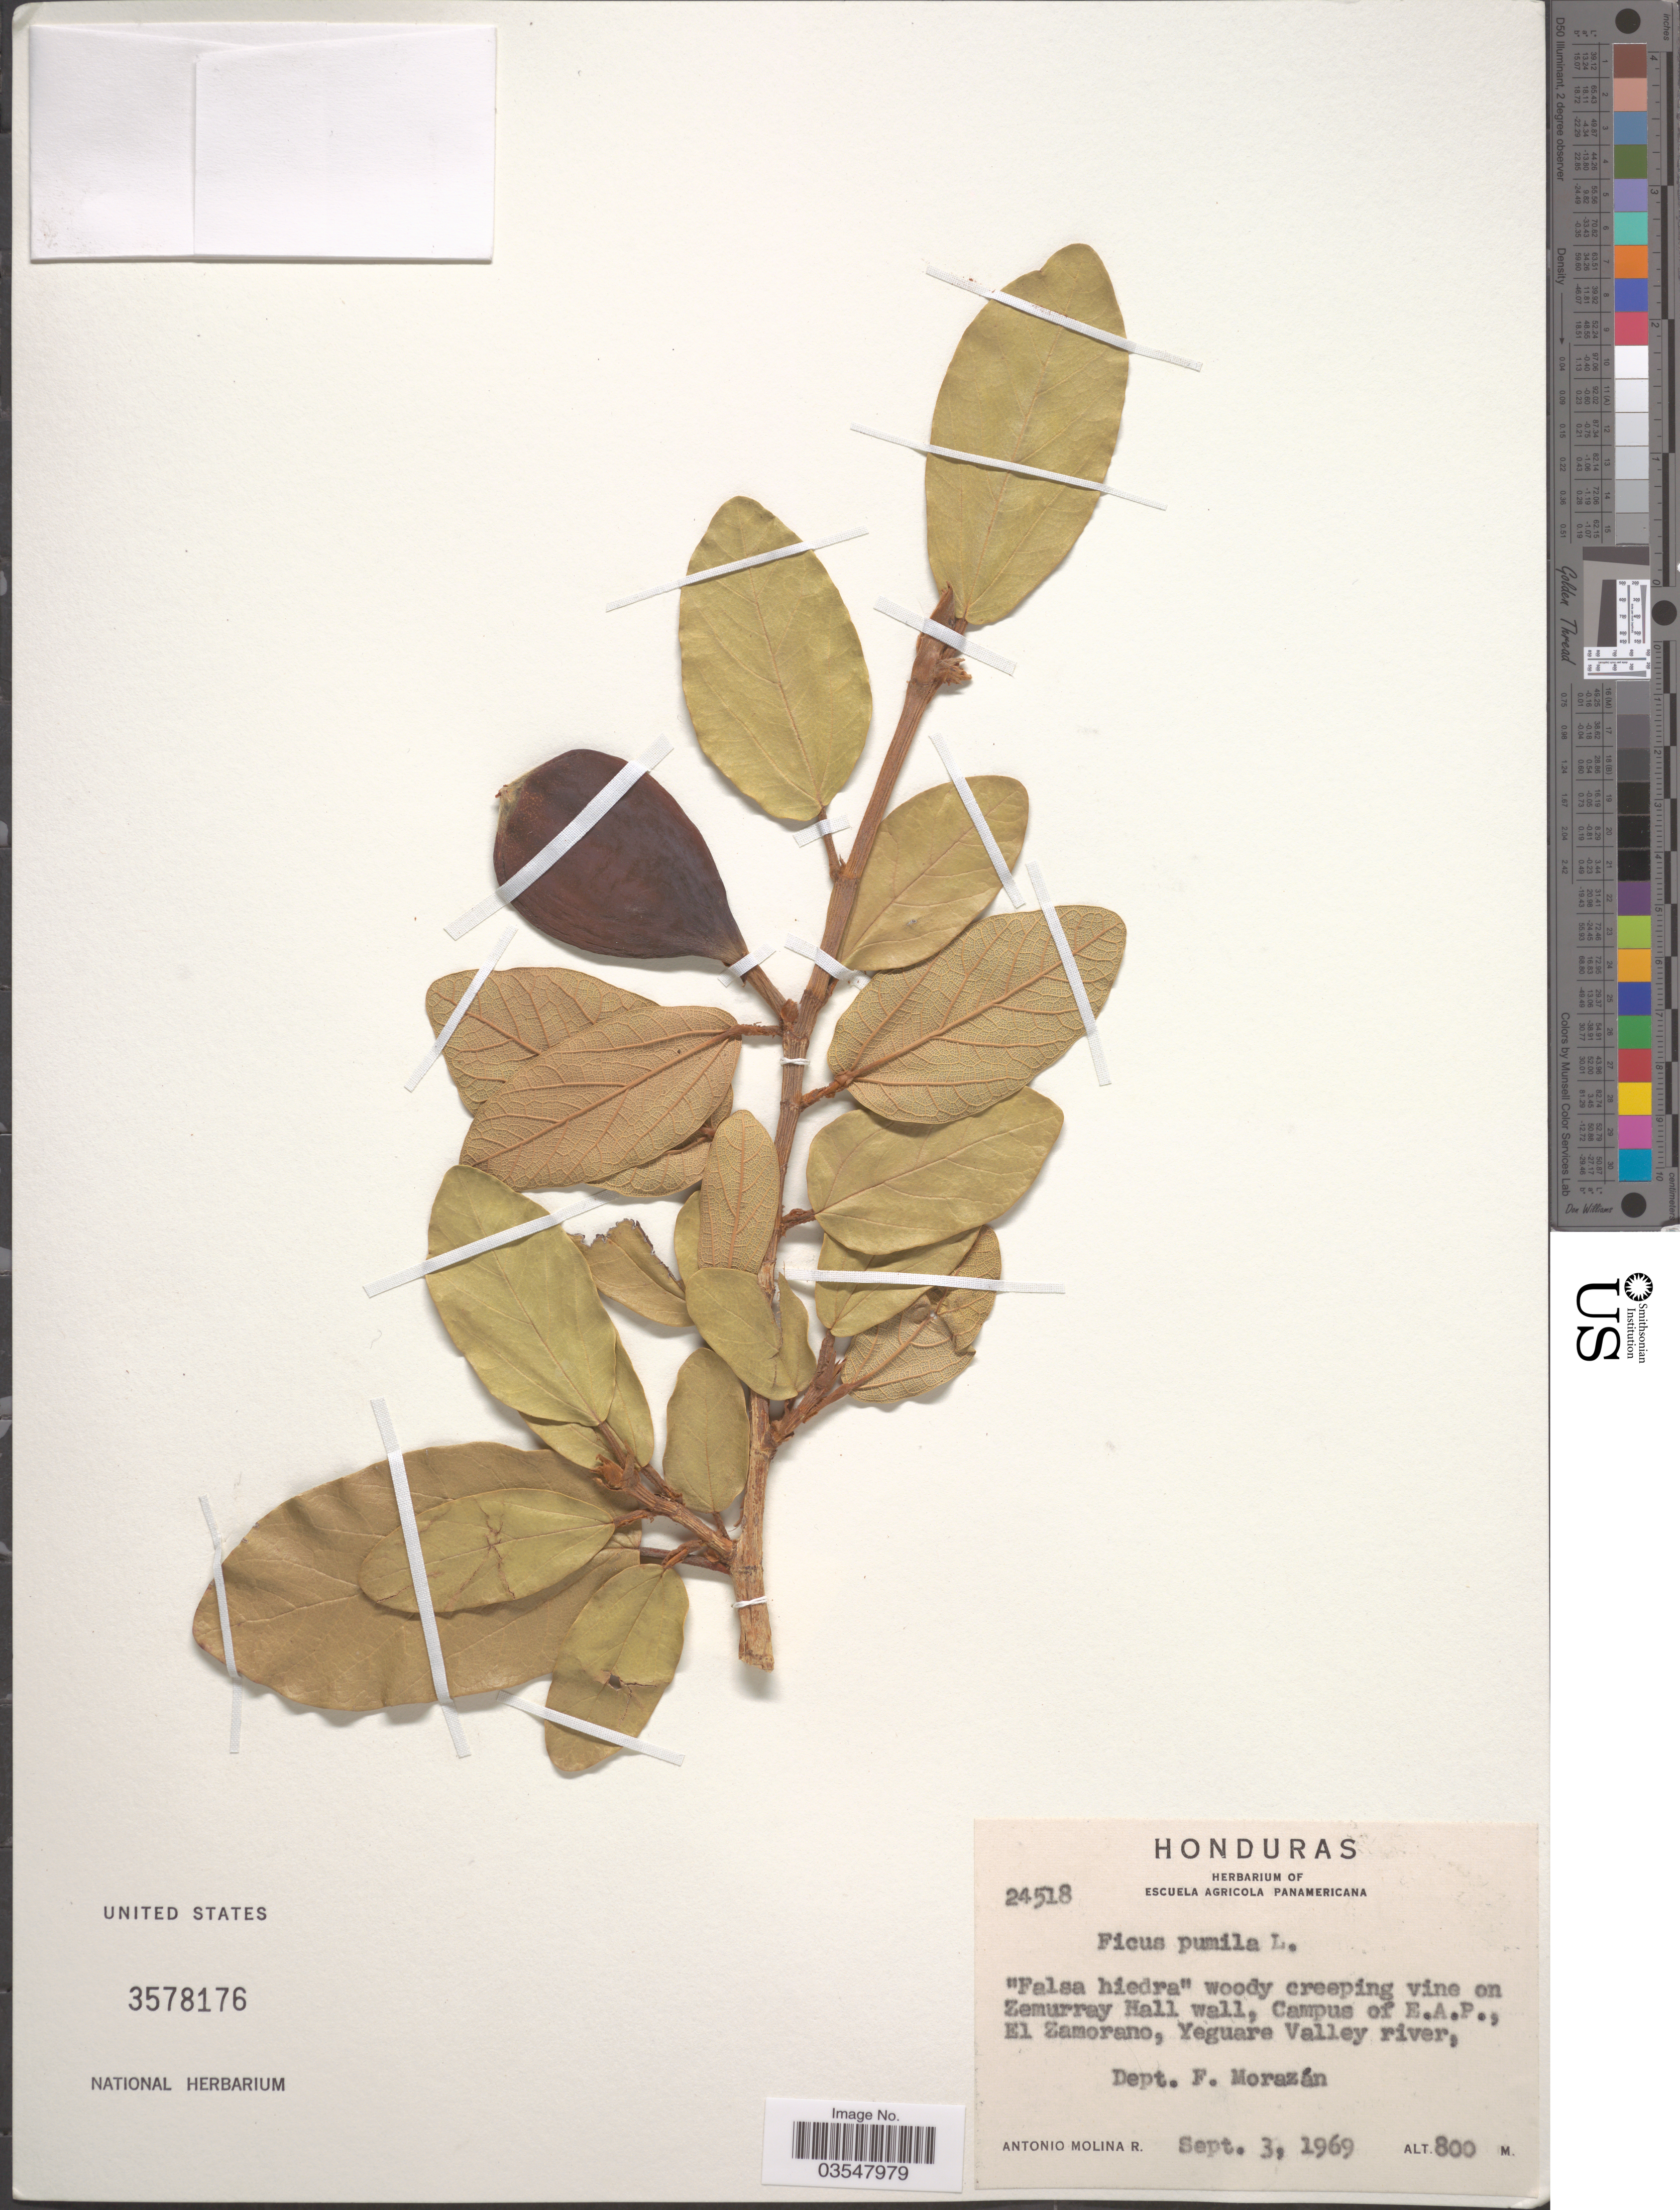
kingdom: Plantae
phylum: Tracheophyta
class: Magnoliopsida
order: Rosales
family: Moraceae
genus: Ficus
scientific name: Ficus pumila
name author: L.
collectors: A. Molina R.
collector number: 24518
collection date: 1969-09-03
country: El Salvador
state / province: Morazan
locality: On Zemurray Hall wall, Campus of E.A.P., El Zamorano, Yeguare Valley river, Dept. F. Morazán.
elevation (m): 800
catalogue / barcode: US 3578176